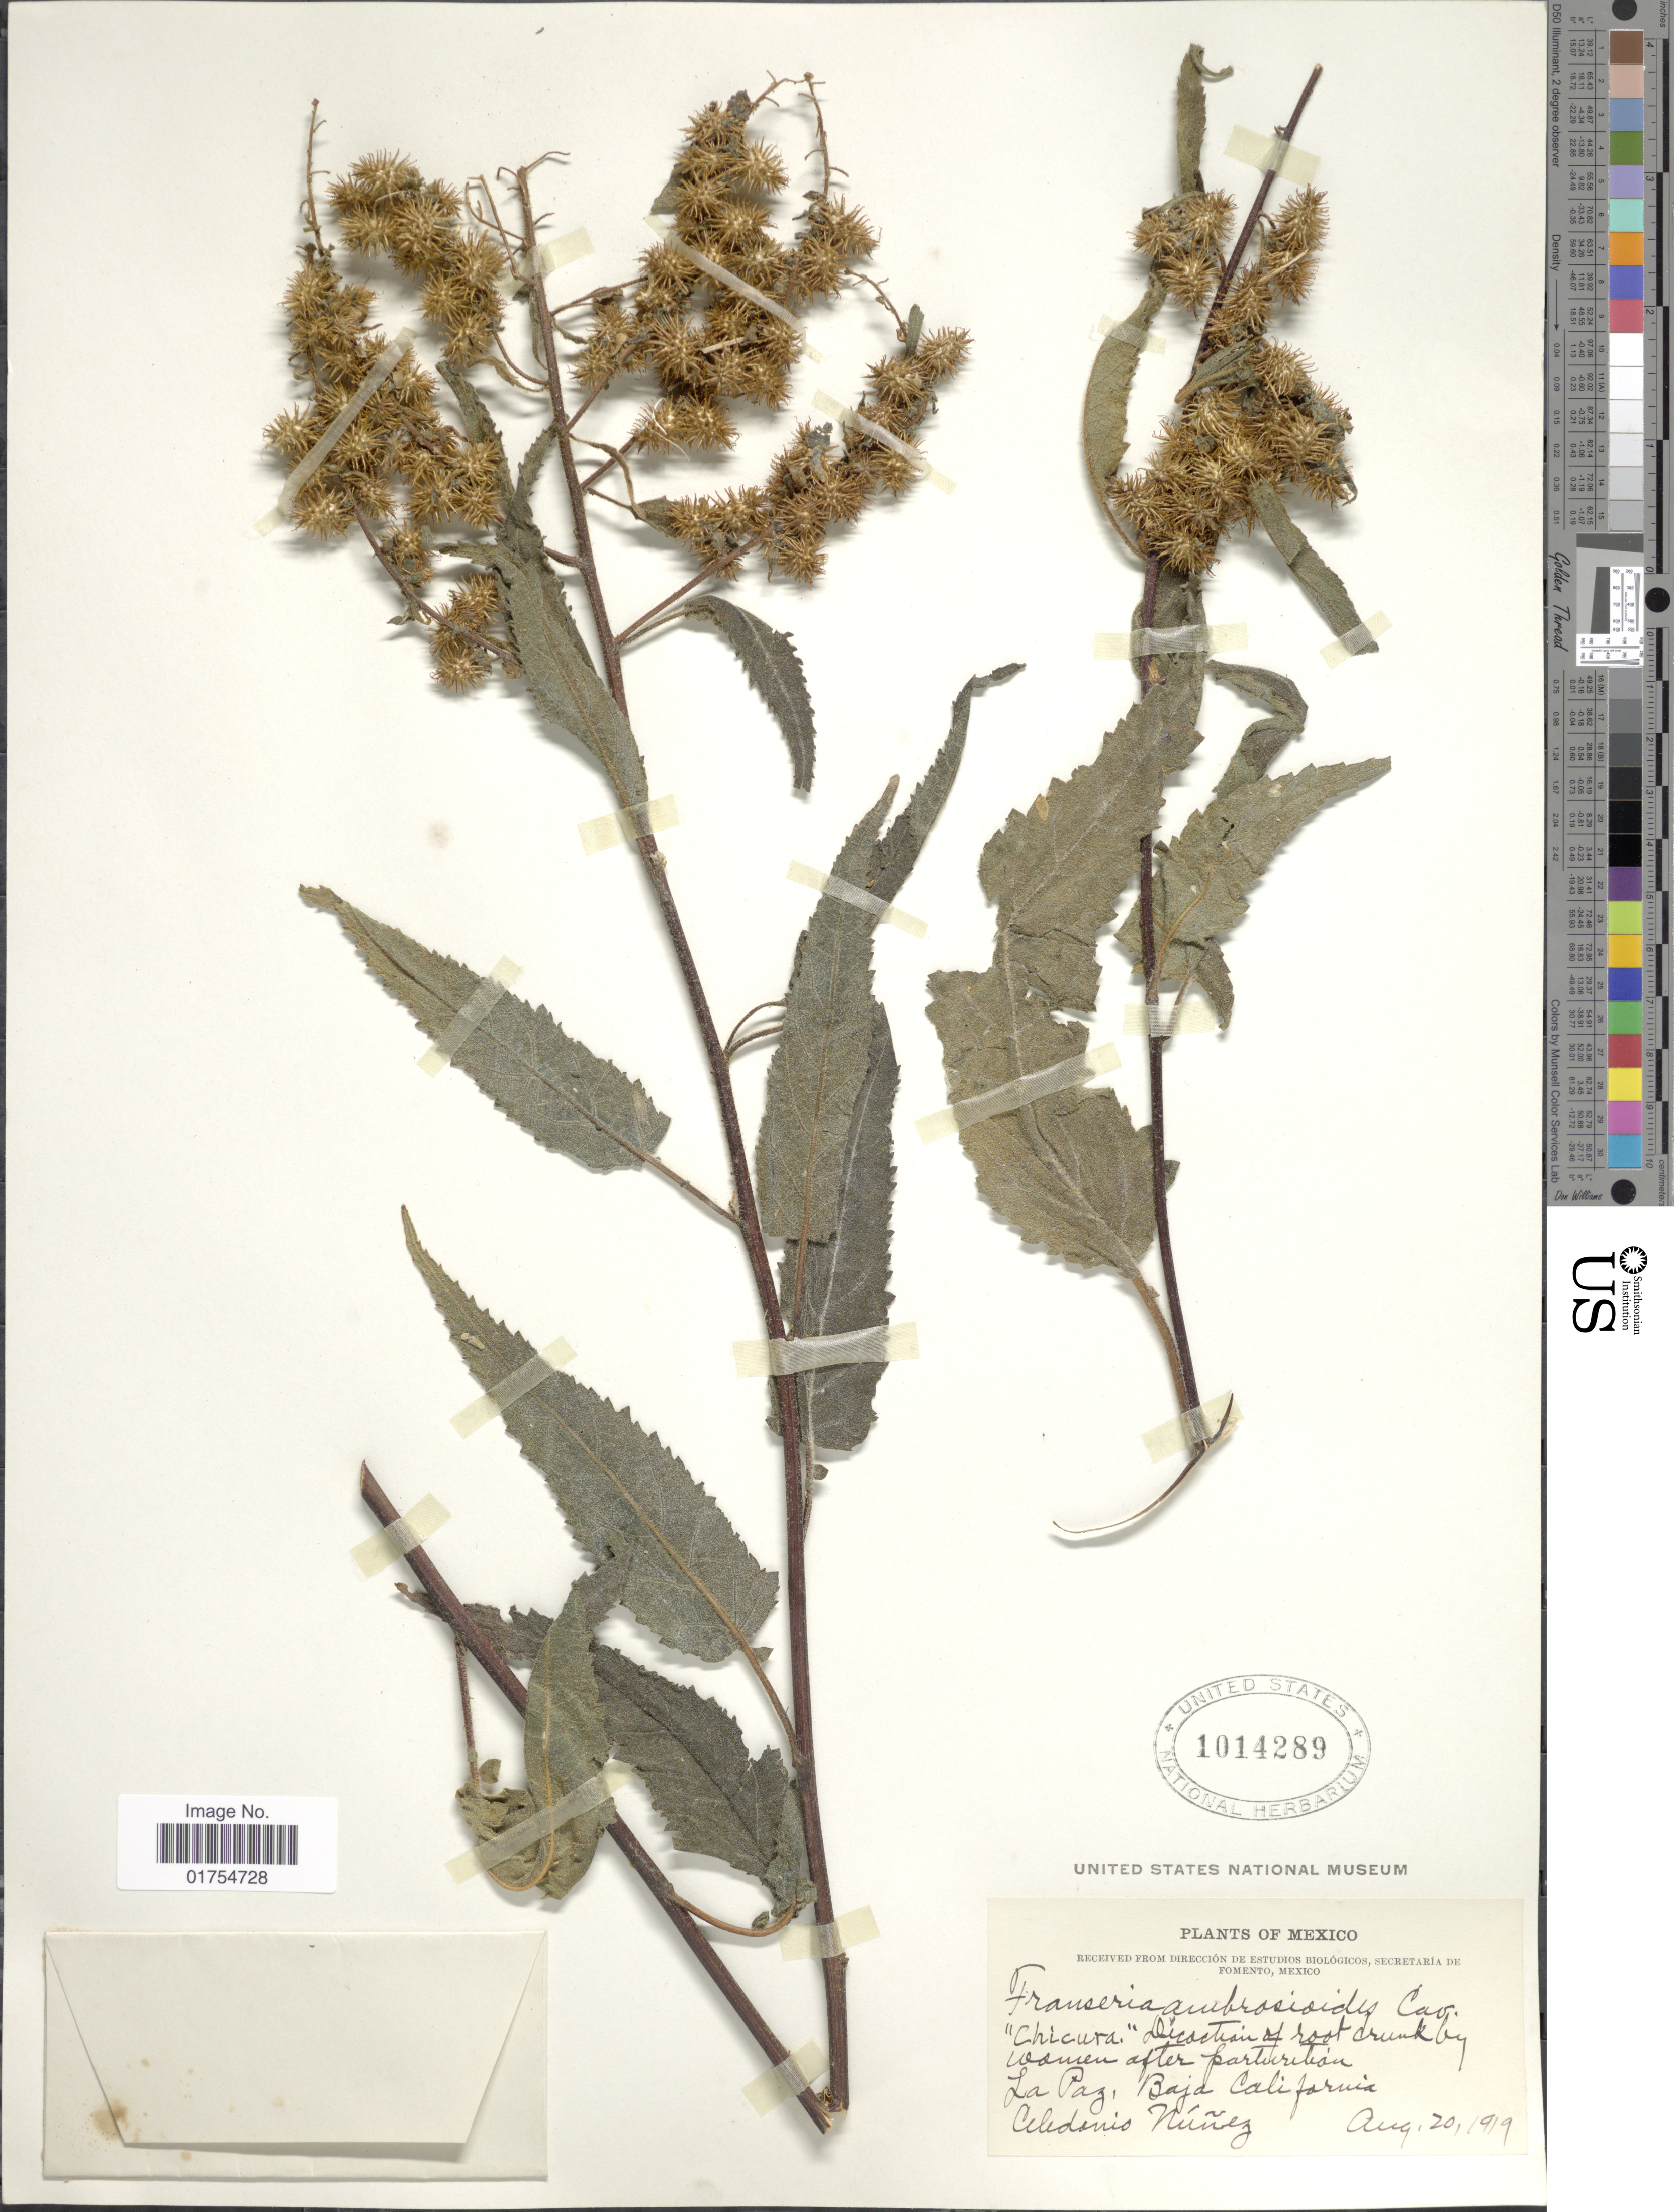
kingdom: Plantae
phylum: Tracheophyta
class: Magnoliopsida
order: Asterales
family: Asteraceae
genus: Franseria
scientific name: Franseria ambrosioides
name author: Cav.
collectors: C. Nunez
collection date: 1919-08-20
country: Mexico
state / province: Baja California Sur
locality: La Paz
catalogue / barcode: US 1014289